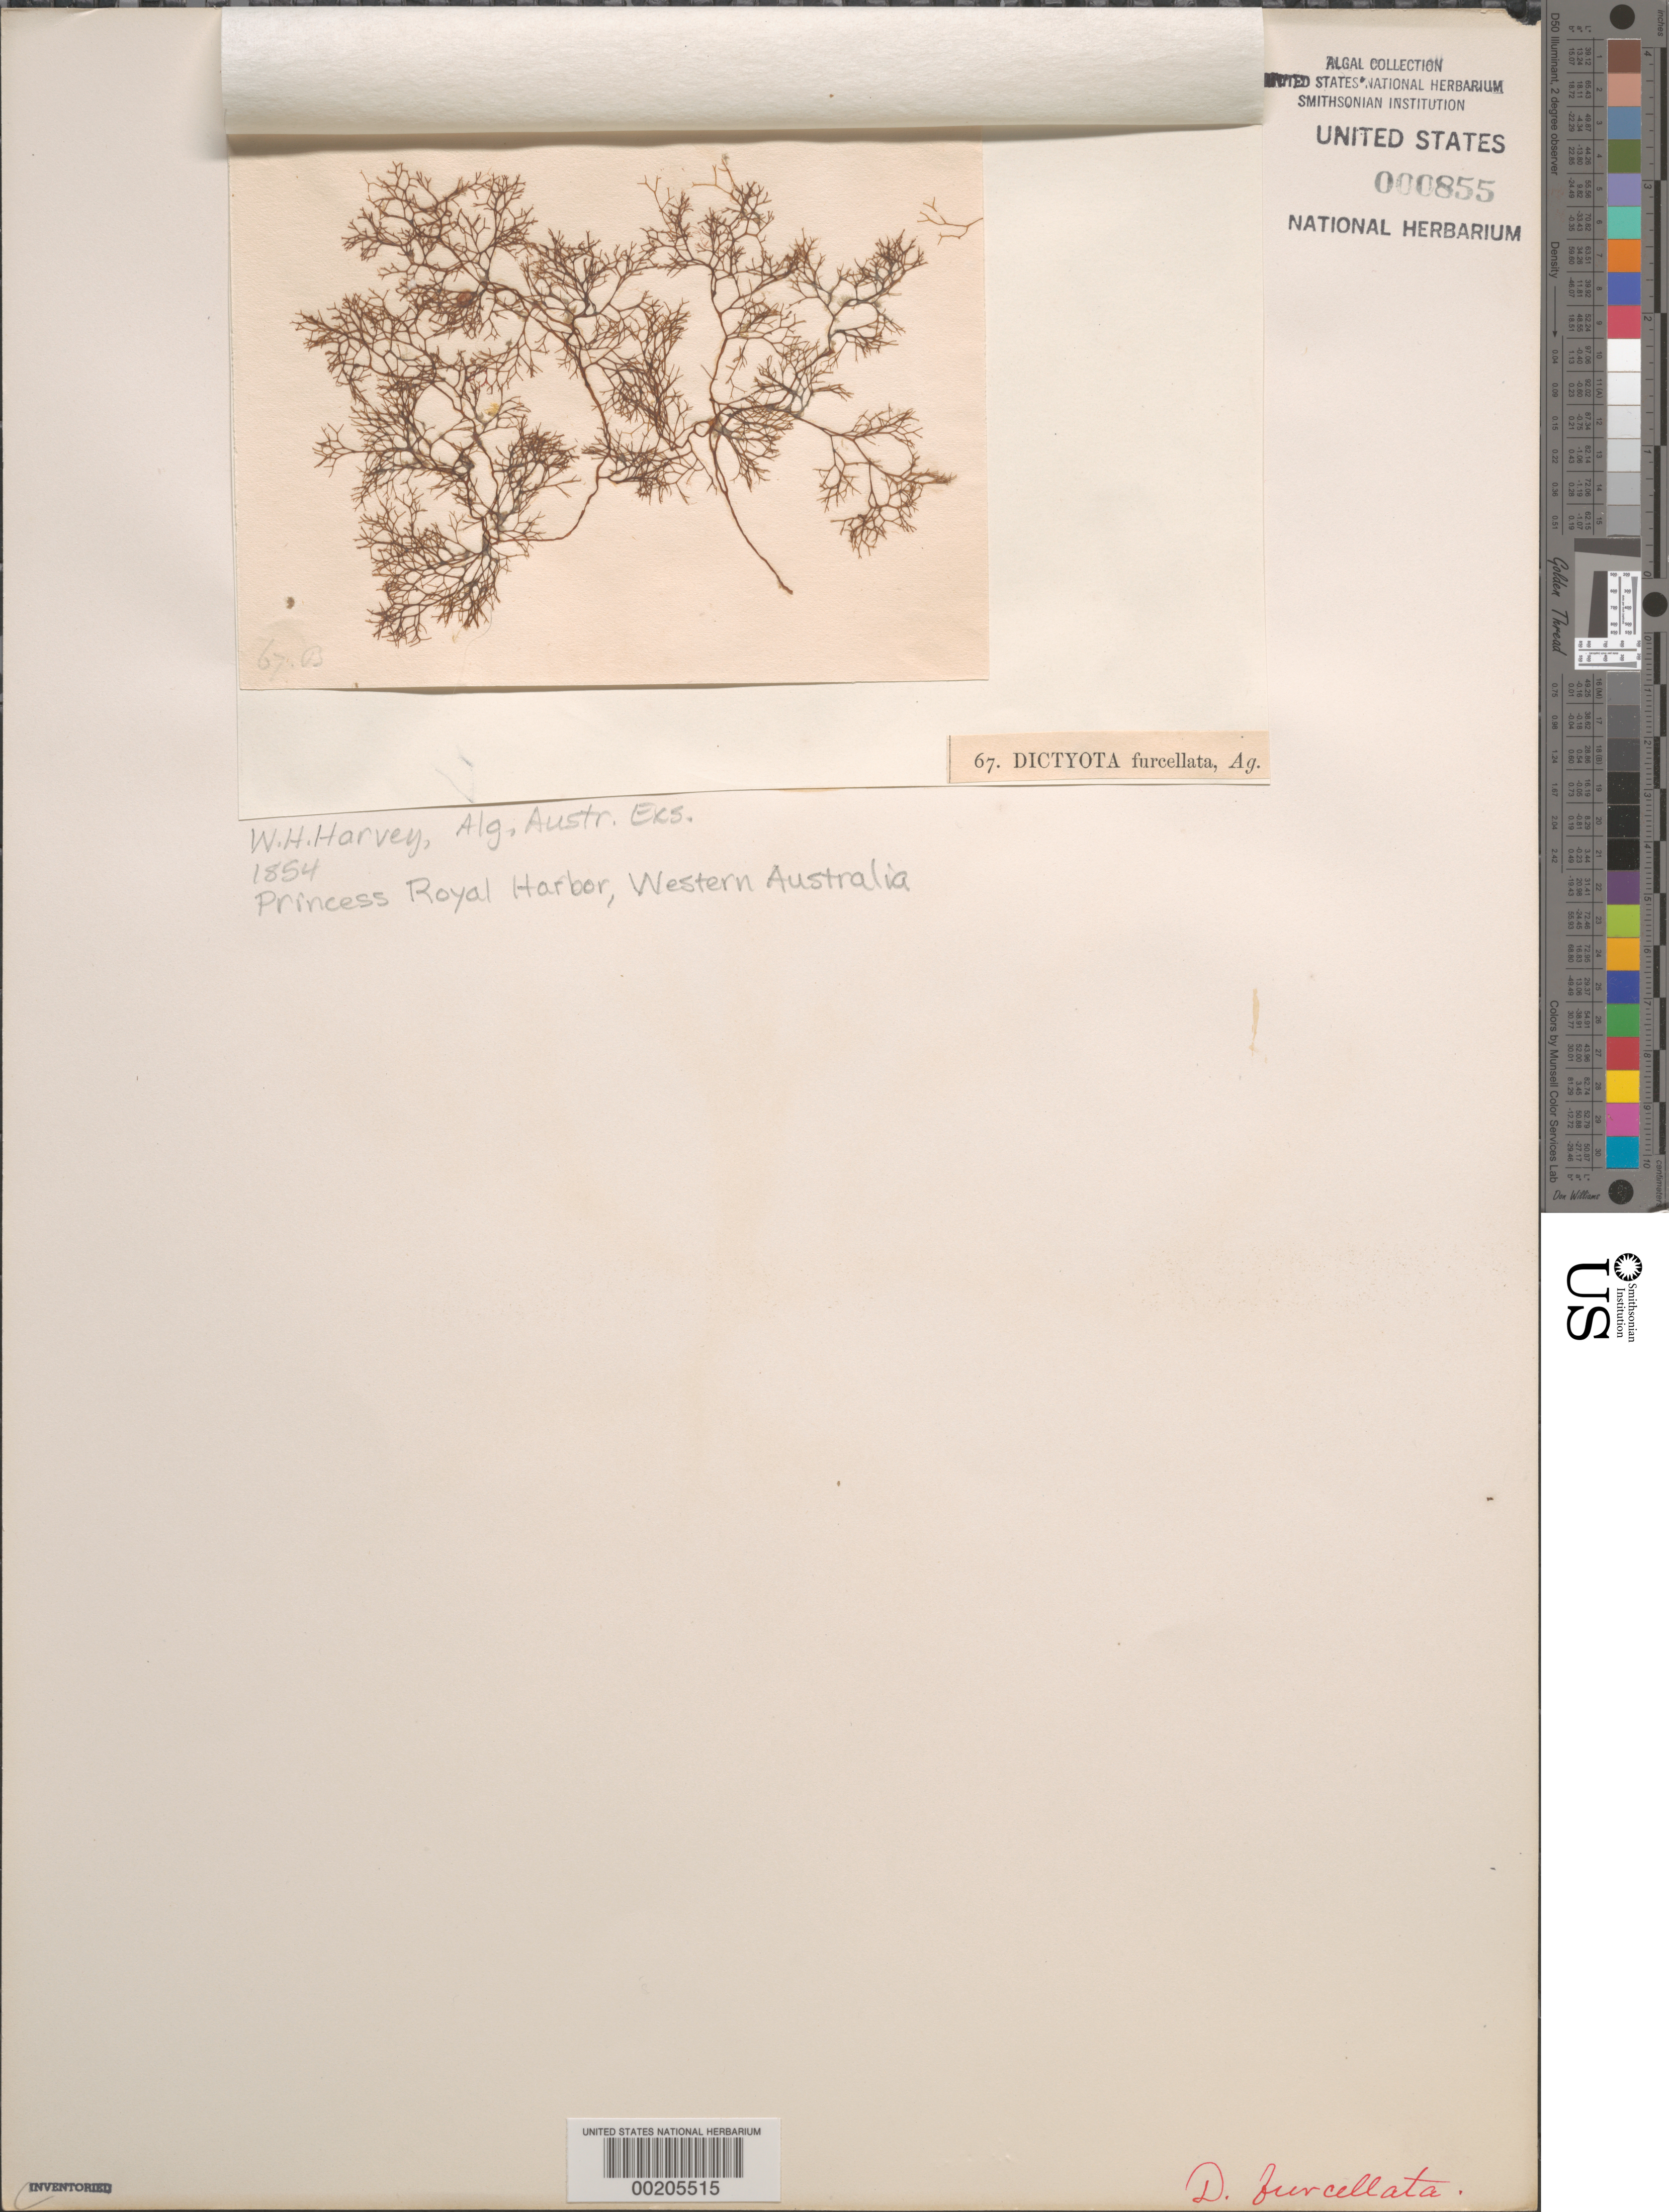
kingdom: Chromista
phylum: Ochrophyta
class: Phaeophyceae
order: Dictyotales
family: Dictyotaceae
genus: Dictyota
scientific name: Dictyota furcellata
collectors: W. Harvey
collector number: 67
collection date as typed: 1854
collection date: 1854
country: Australia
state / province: Western Australia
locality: Princess Royal Harbor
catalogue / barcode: US 855